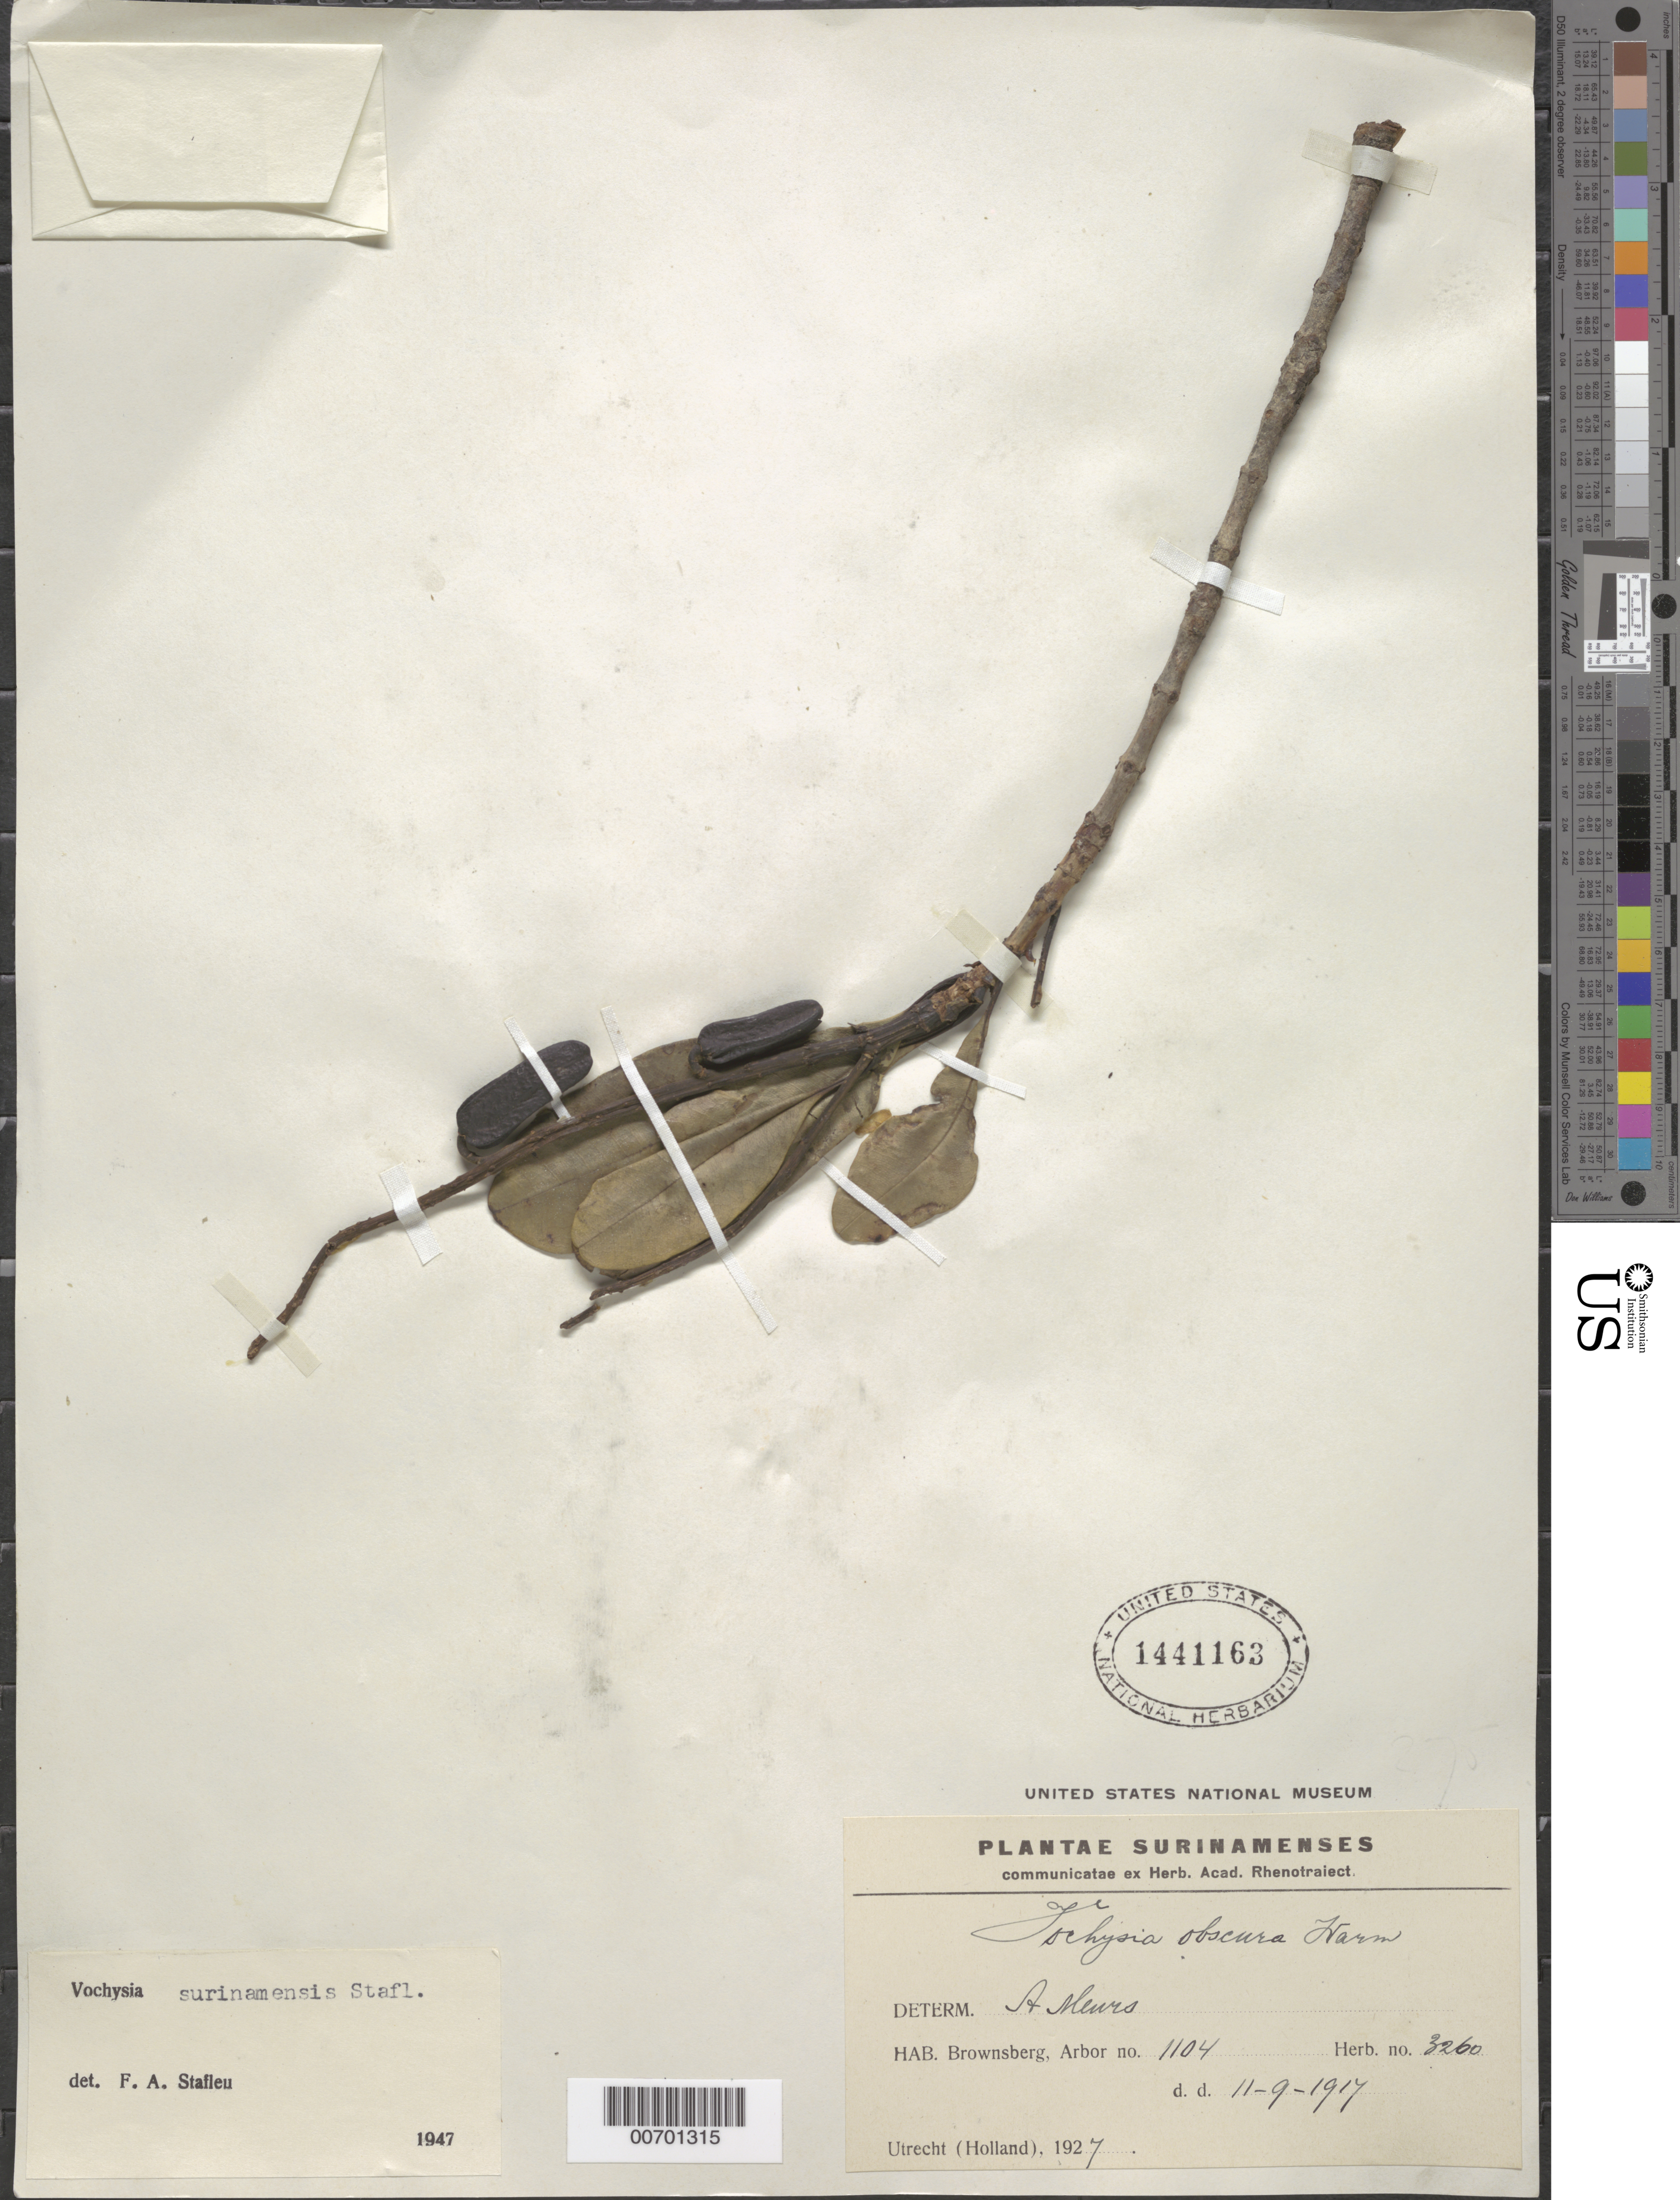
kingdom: Plantae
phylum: Tracheophyta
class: Magnoliopsida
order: Myrtales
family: Vochysiaceae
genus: Vochysia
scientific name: Vochysia surinamensis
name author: Stafleu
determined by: Stafleu, F. A.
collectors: Forestry Bureau-Surinam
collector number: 3260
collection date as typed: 11-Sep-17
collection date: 1917-09-11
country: Suriname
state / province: Brokopondo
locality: Brownsberg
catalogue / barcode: US 1441163